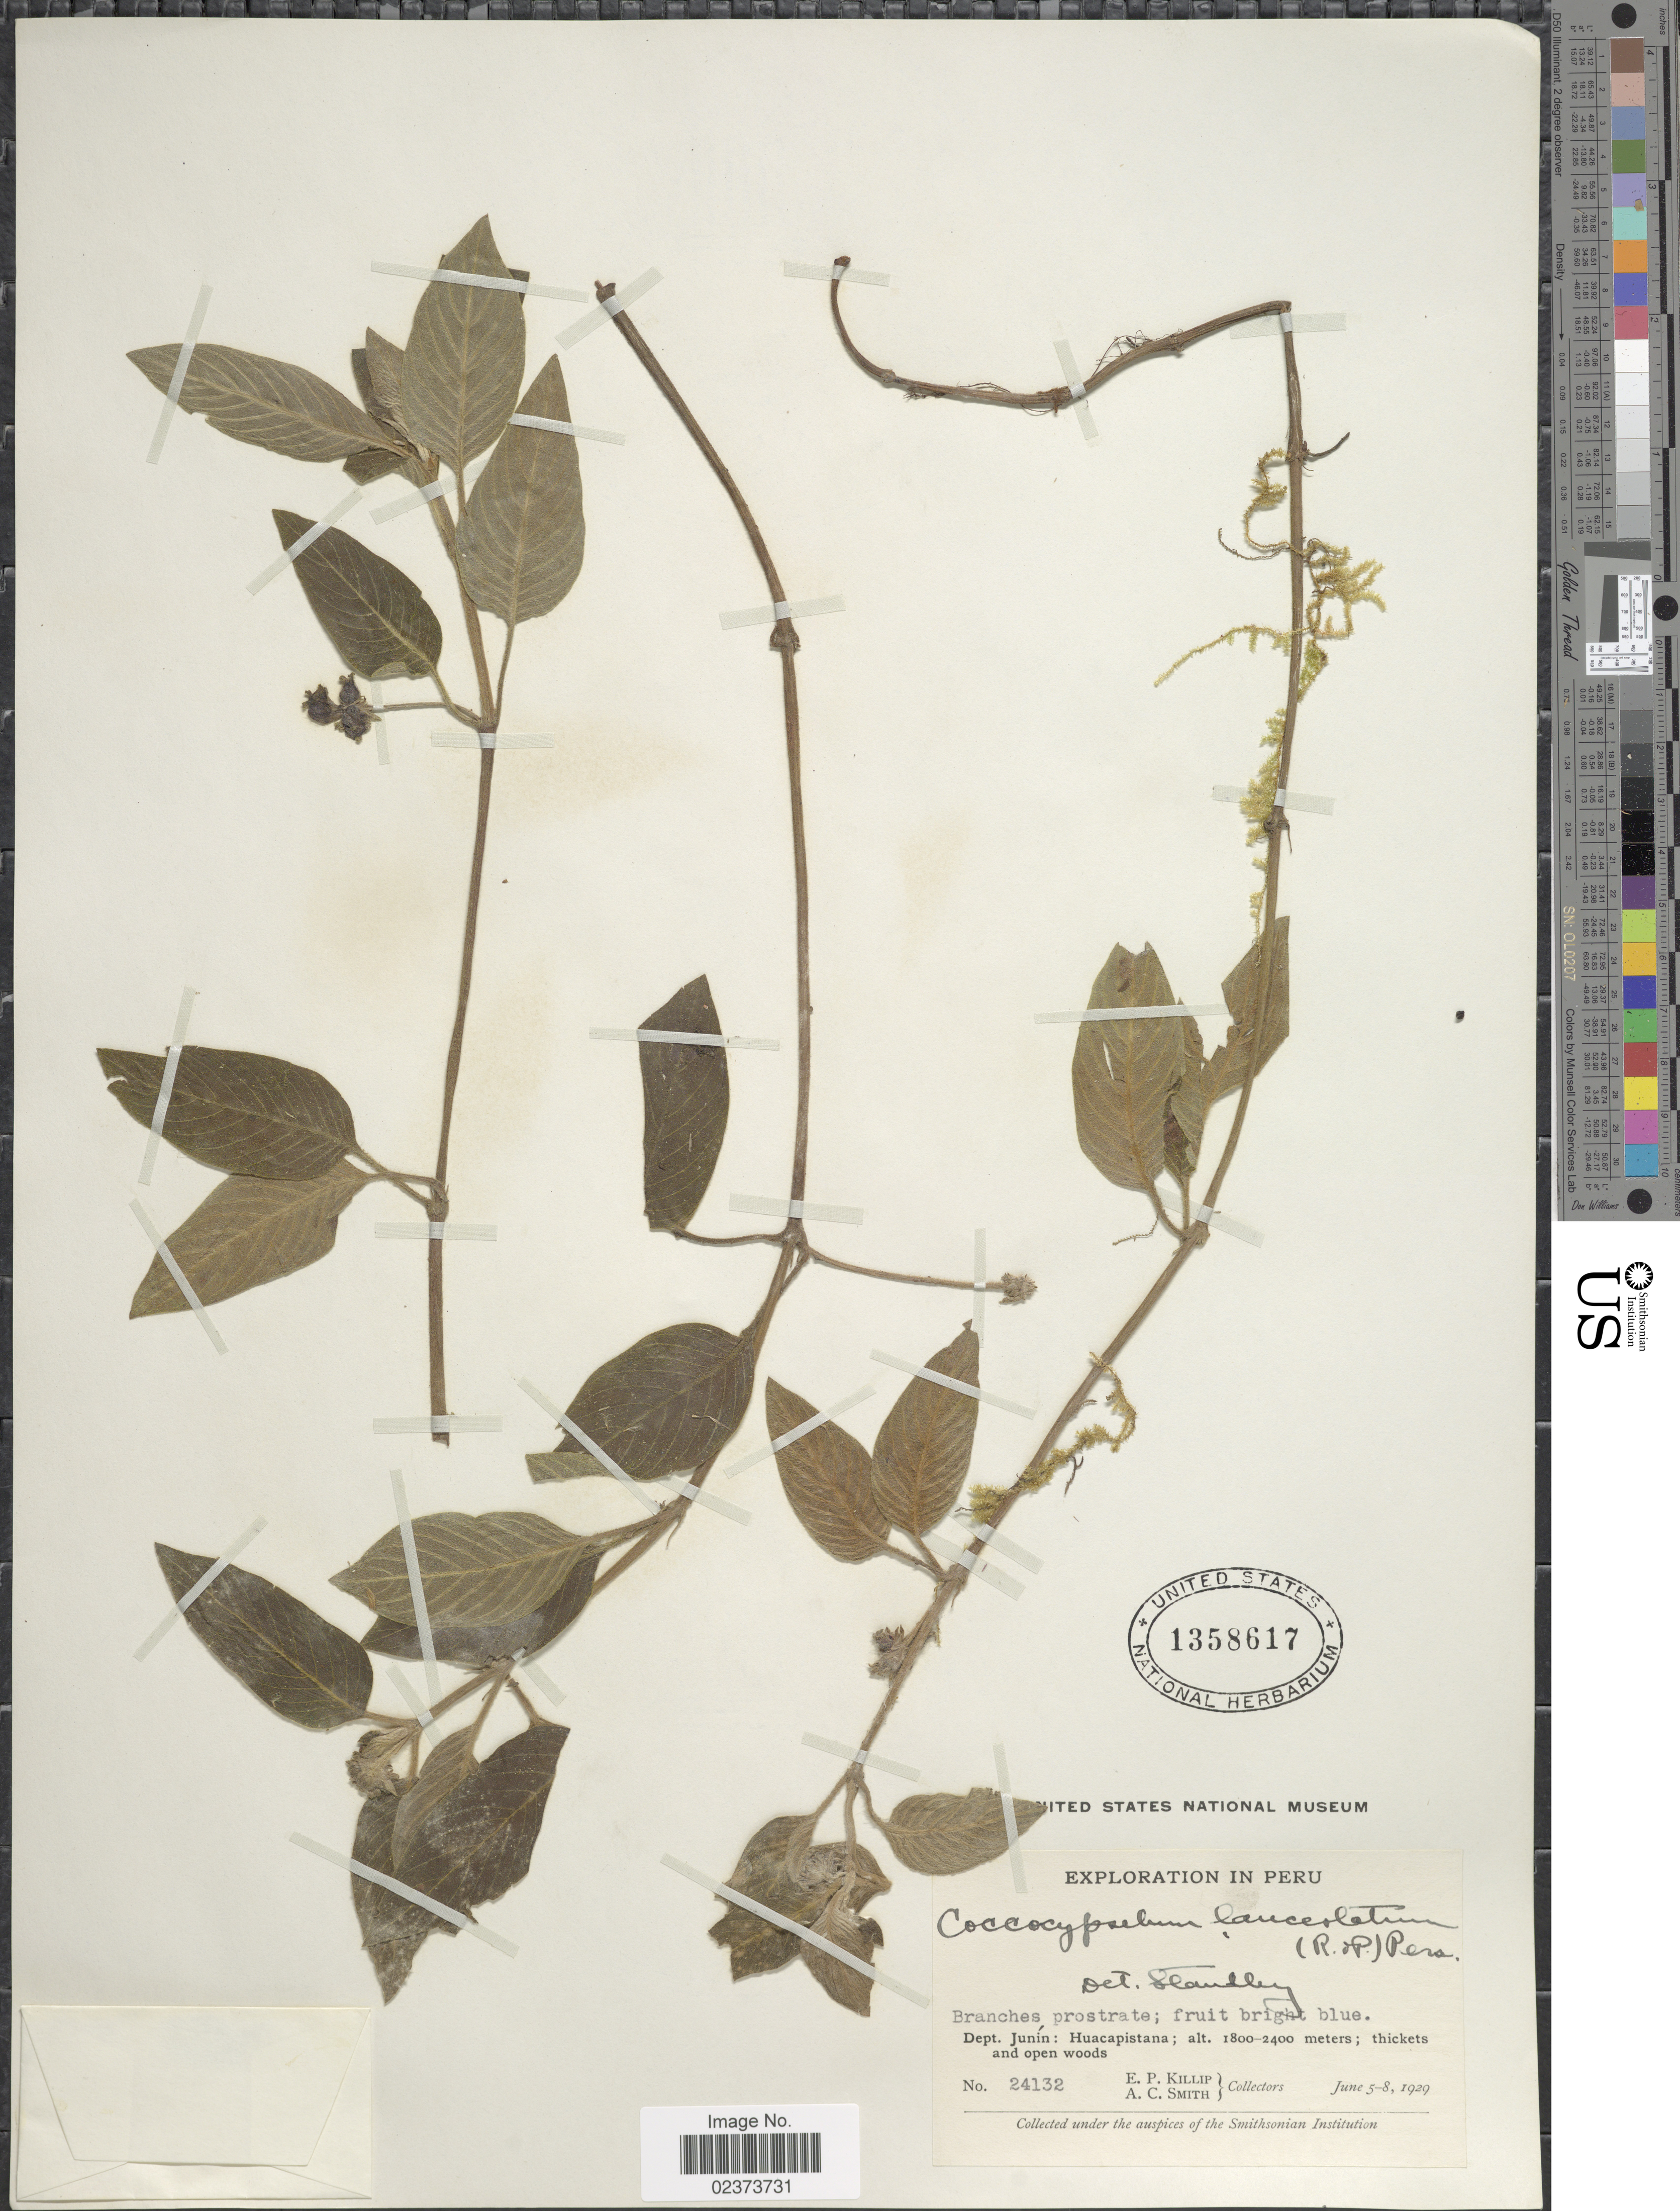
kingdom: Plantae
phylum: Tracheophyta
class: Magnoliopsida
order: Gentianales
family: Rubiaceae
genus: Coccocypselum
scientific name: Coccocypselum lanceolatum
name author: (Ruiz & Pav.) Pers.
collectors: E. P. Killip & A. C. Smith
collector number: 24132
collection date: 1929-06-05/1929-06-08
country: Peru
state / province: Junín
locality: Branches prostrate; Dept. Junín: Huacapistana; thickets and open woods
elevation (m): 1800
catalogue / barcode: US 1358617